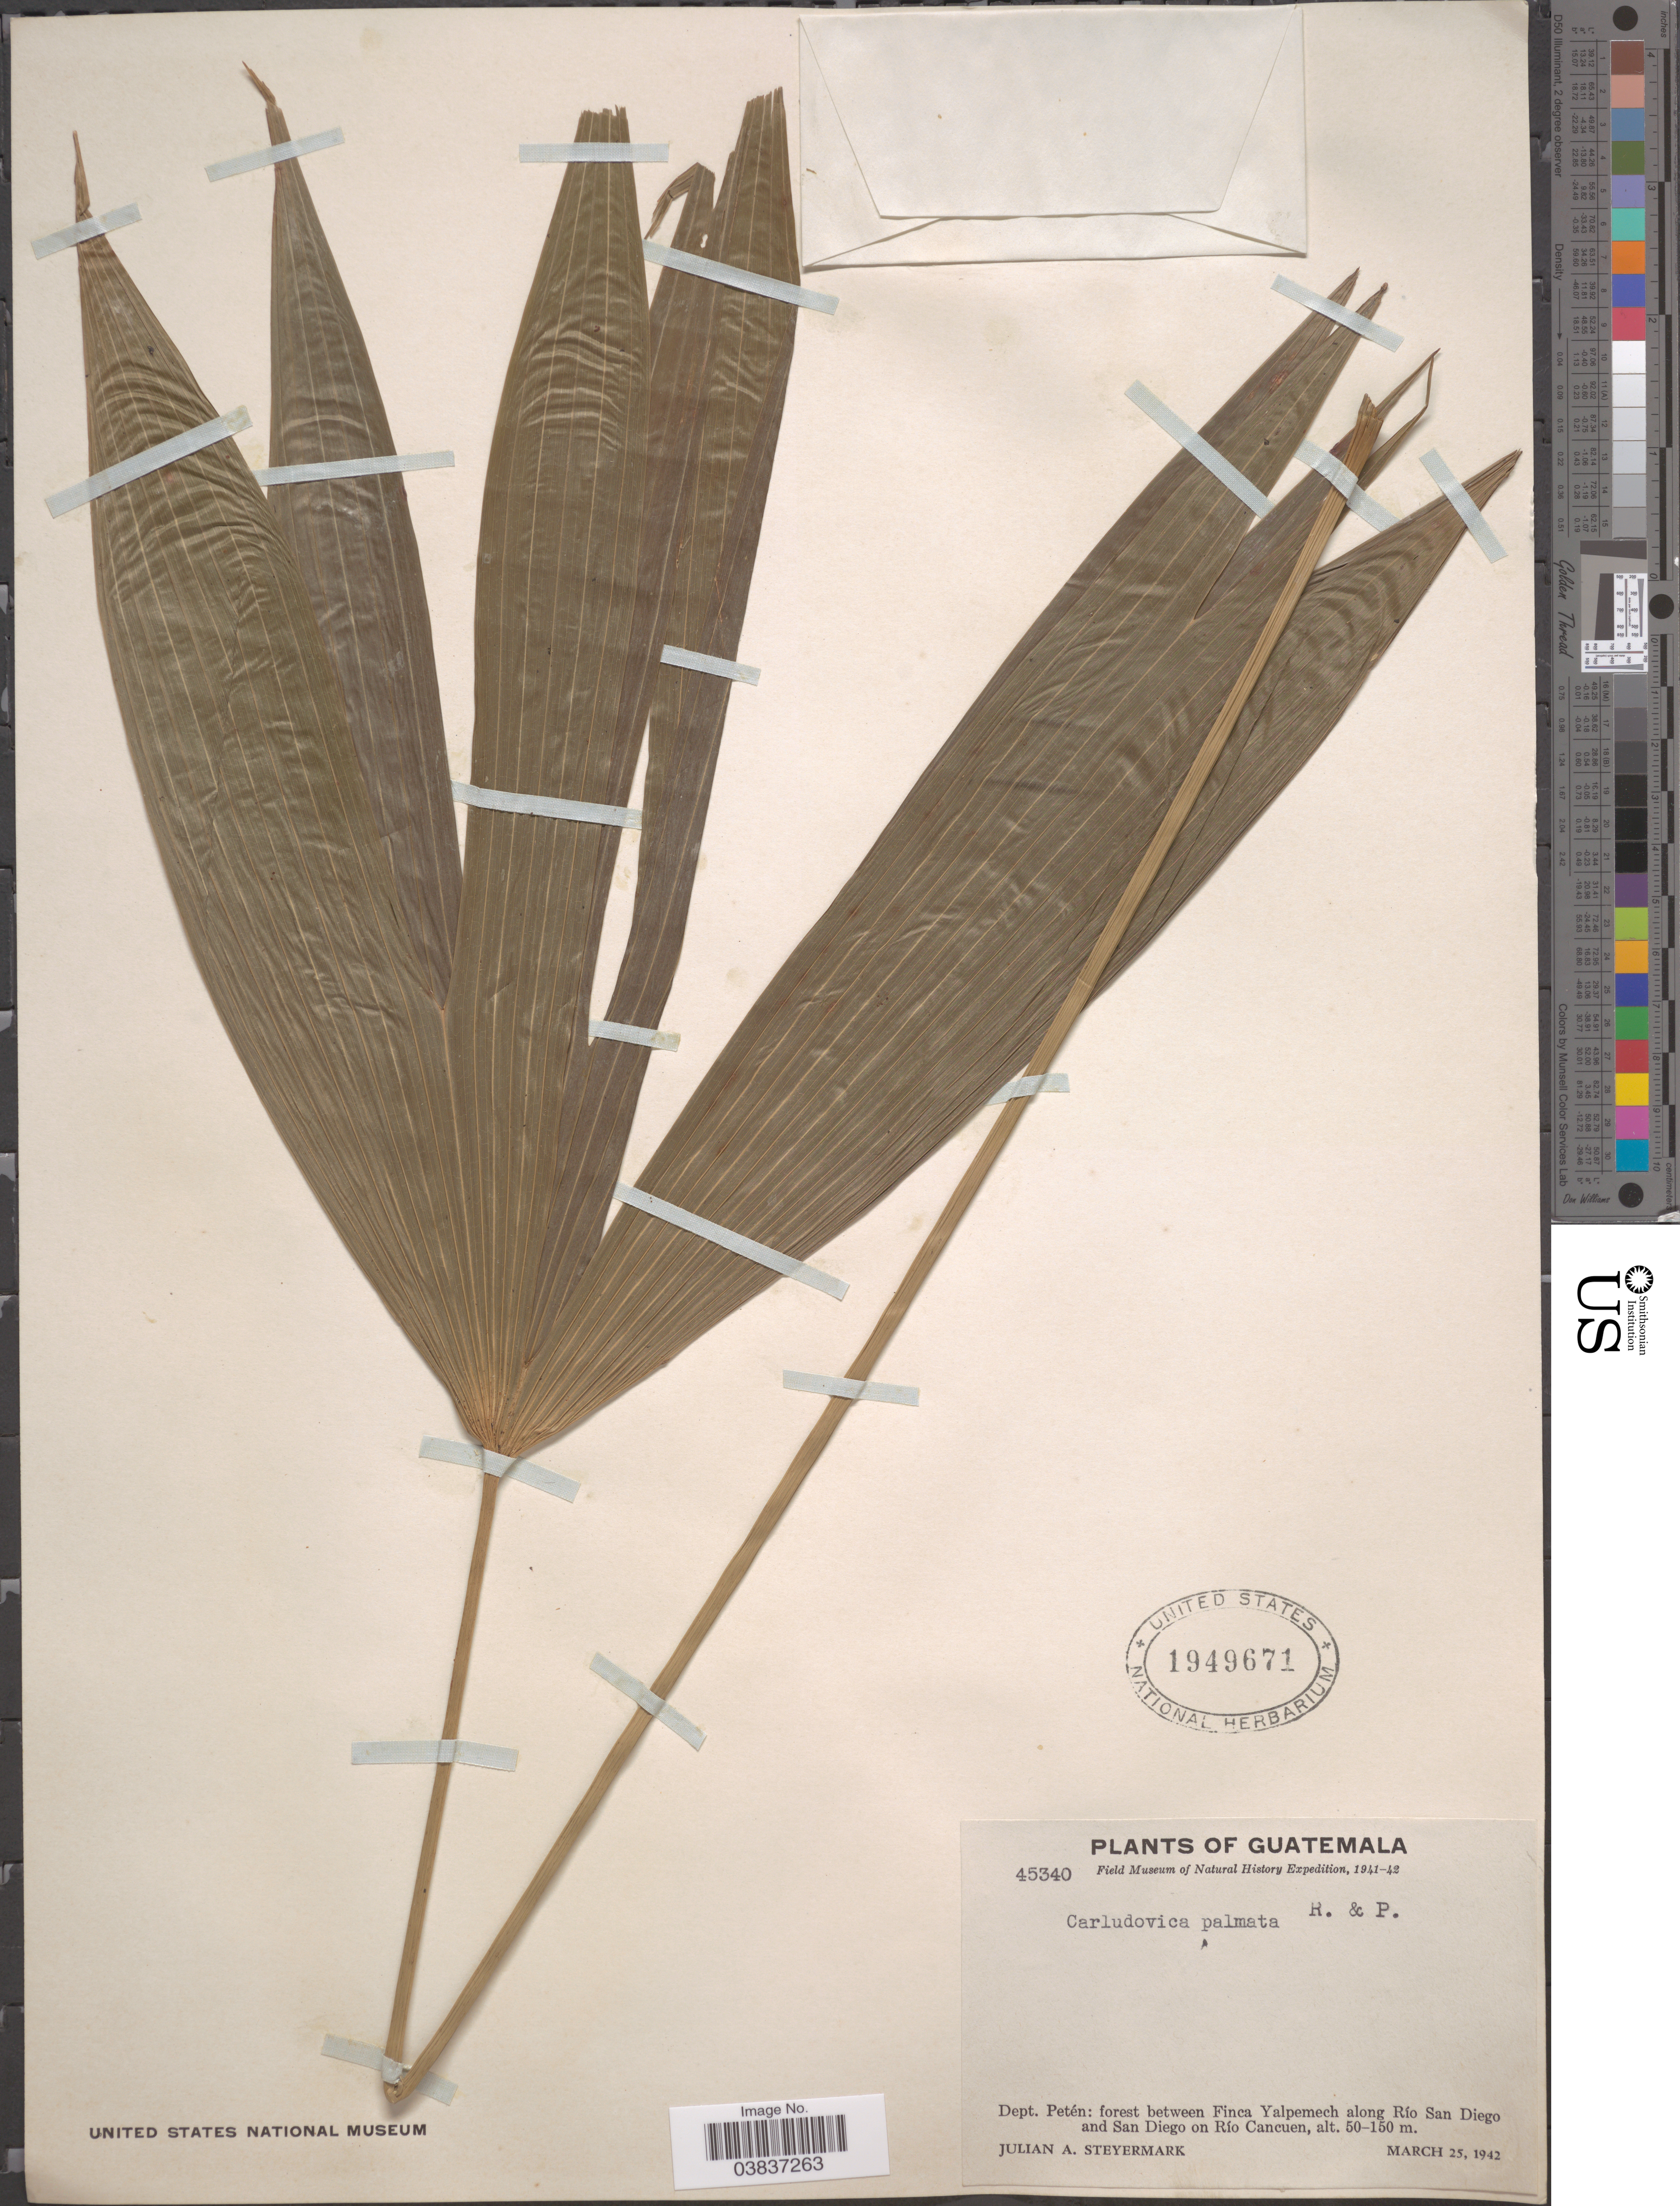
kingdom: Plantae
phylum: Tracheophyta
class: Liliopsida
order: Pandanales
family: Cyclanthaceae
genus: Carludovica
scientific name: Carludovica palmata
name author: Ruiz & Pav.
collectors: J. Steyermark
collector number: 45340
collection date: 1942-03-25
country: Guatemala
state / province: El Peten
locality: Dept. Petén: forest between Finca Yalpemech along Río San Diego and San Diego on Río Cancuen.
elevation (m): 50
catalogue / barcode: US 1949671